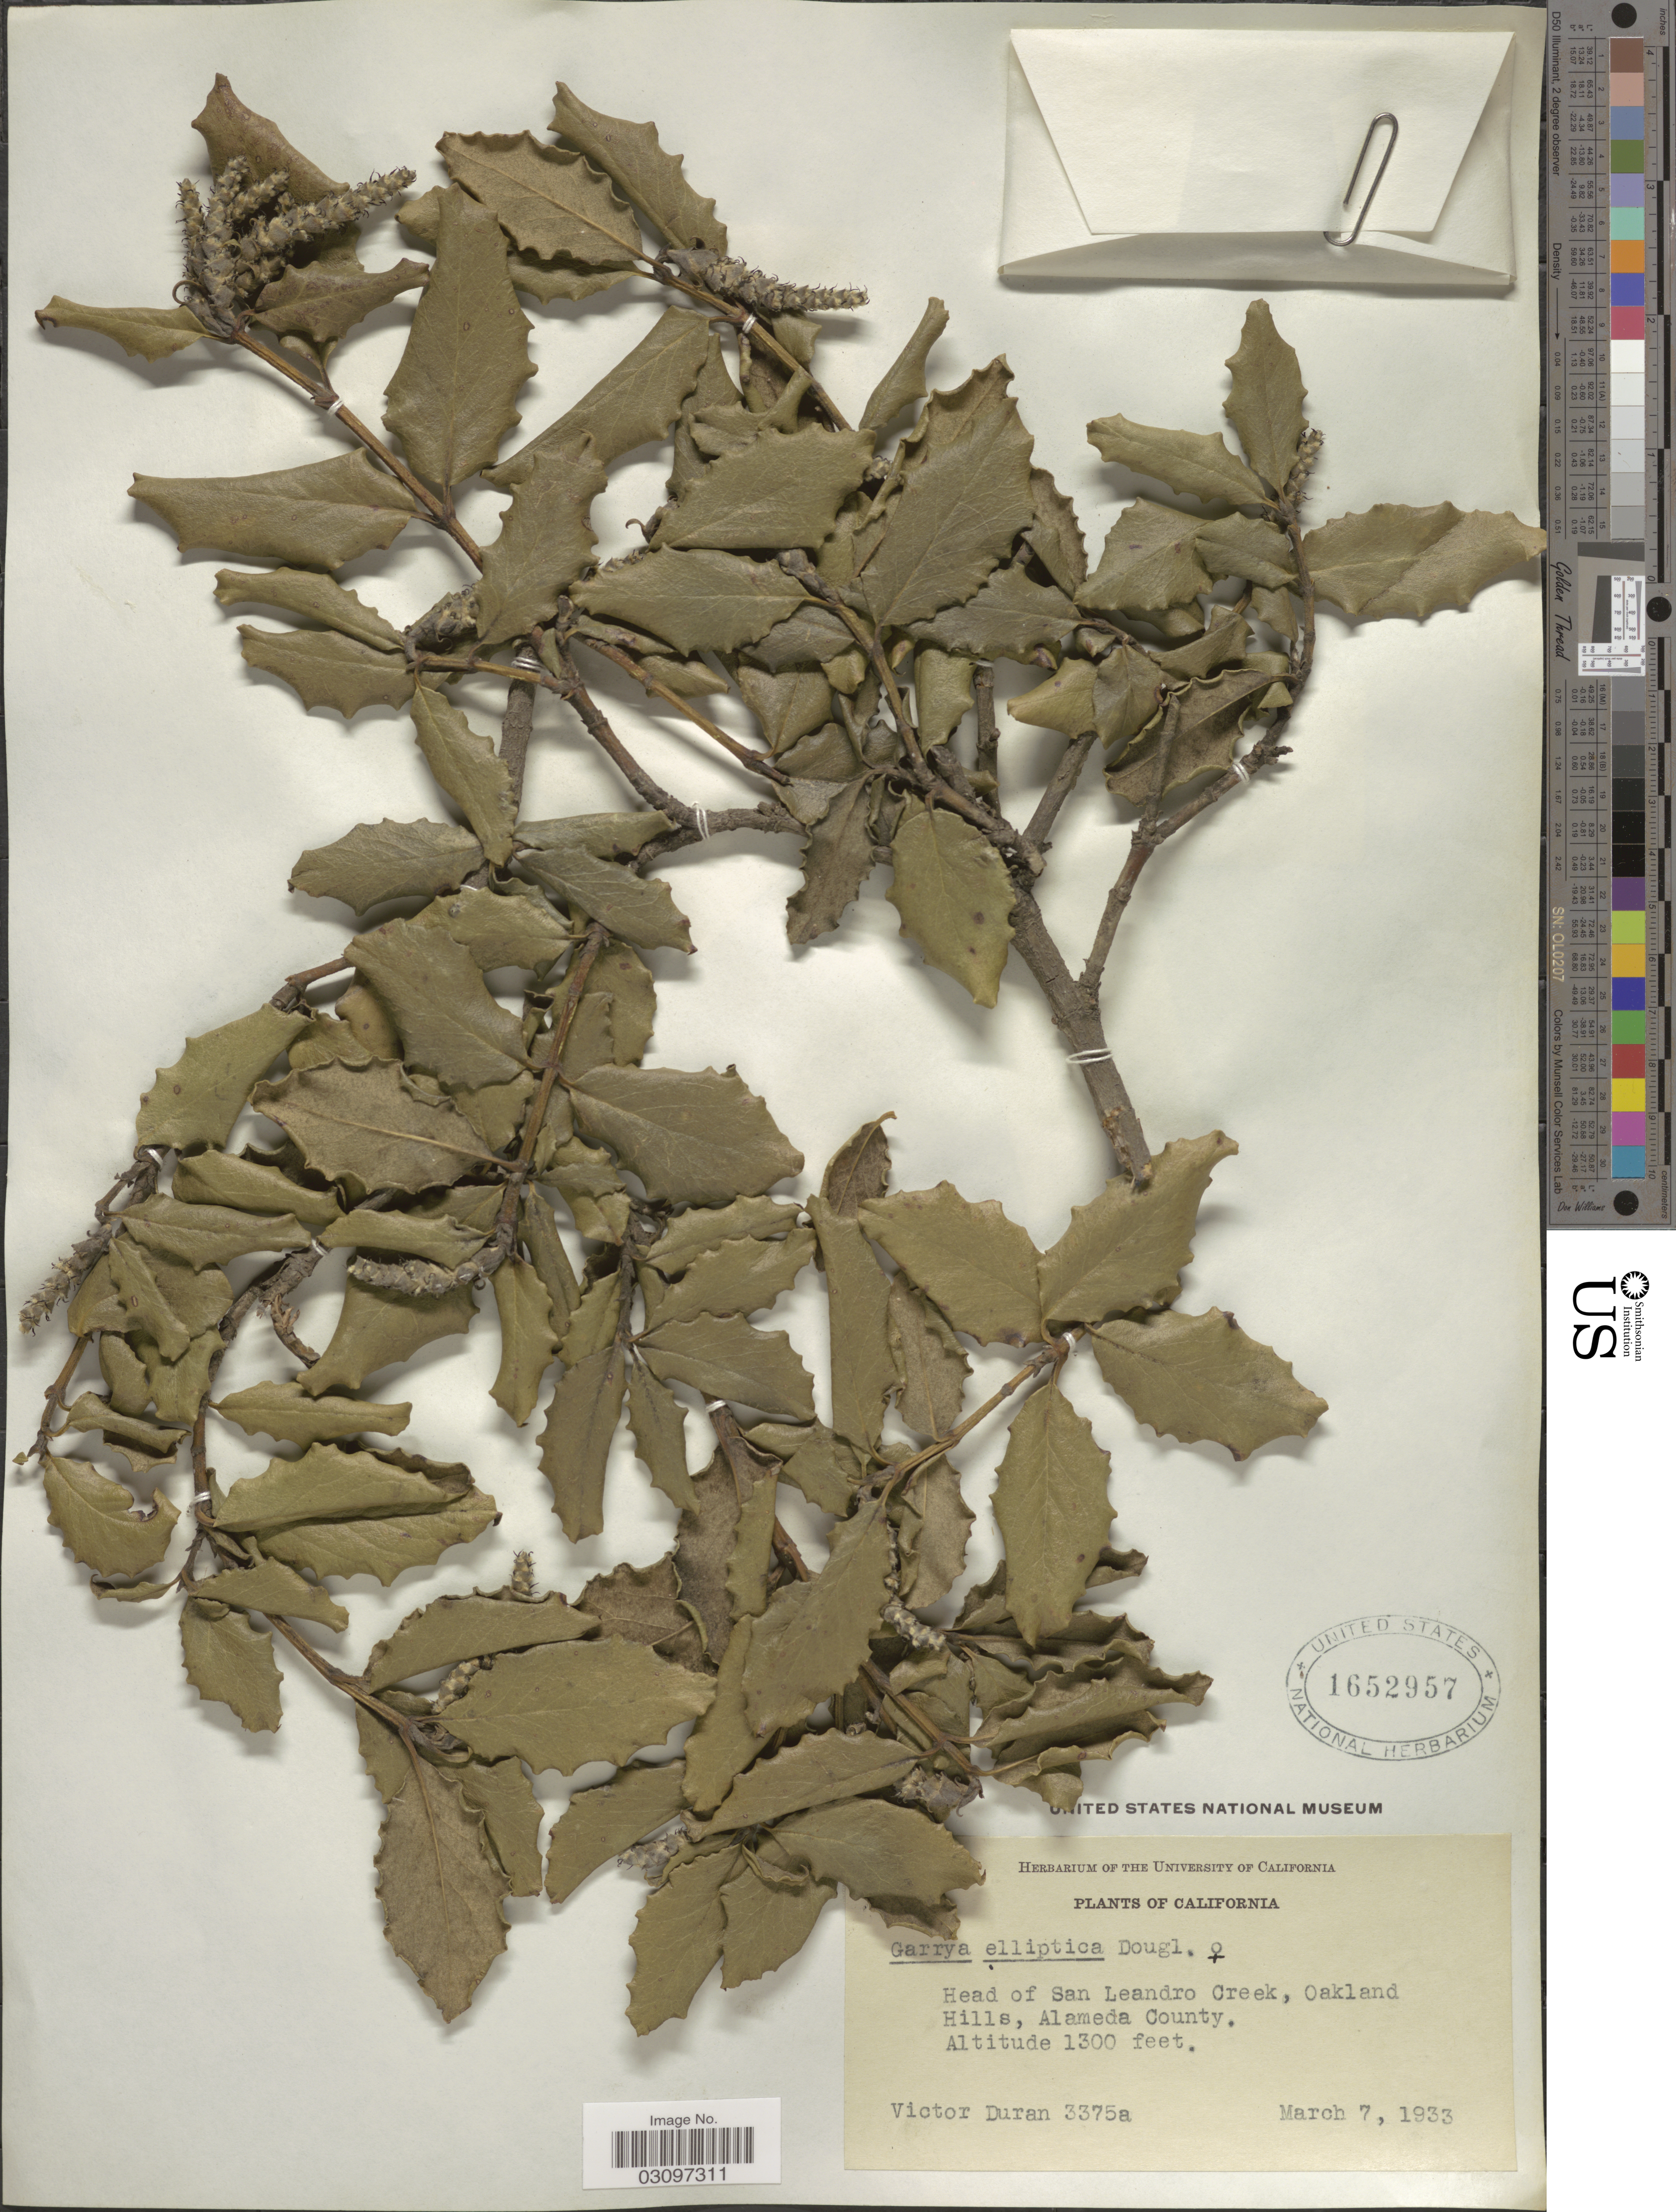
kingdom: Plantae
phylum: Tracheophyta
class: Magnoliopsida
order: Garryales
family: Garryaceae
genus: Garrya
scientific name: Garrya elliptica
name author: Douglas ex Lindl.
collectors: V. Duran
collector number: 3375a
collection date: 1933-03-07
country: United States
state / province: California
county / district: Alameda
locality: Head of San Leandro Creek, Oakland Hills, Alameda County.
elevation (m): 396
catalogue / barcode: US 1652957